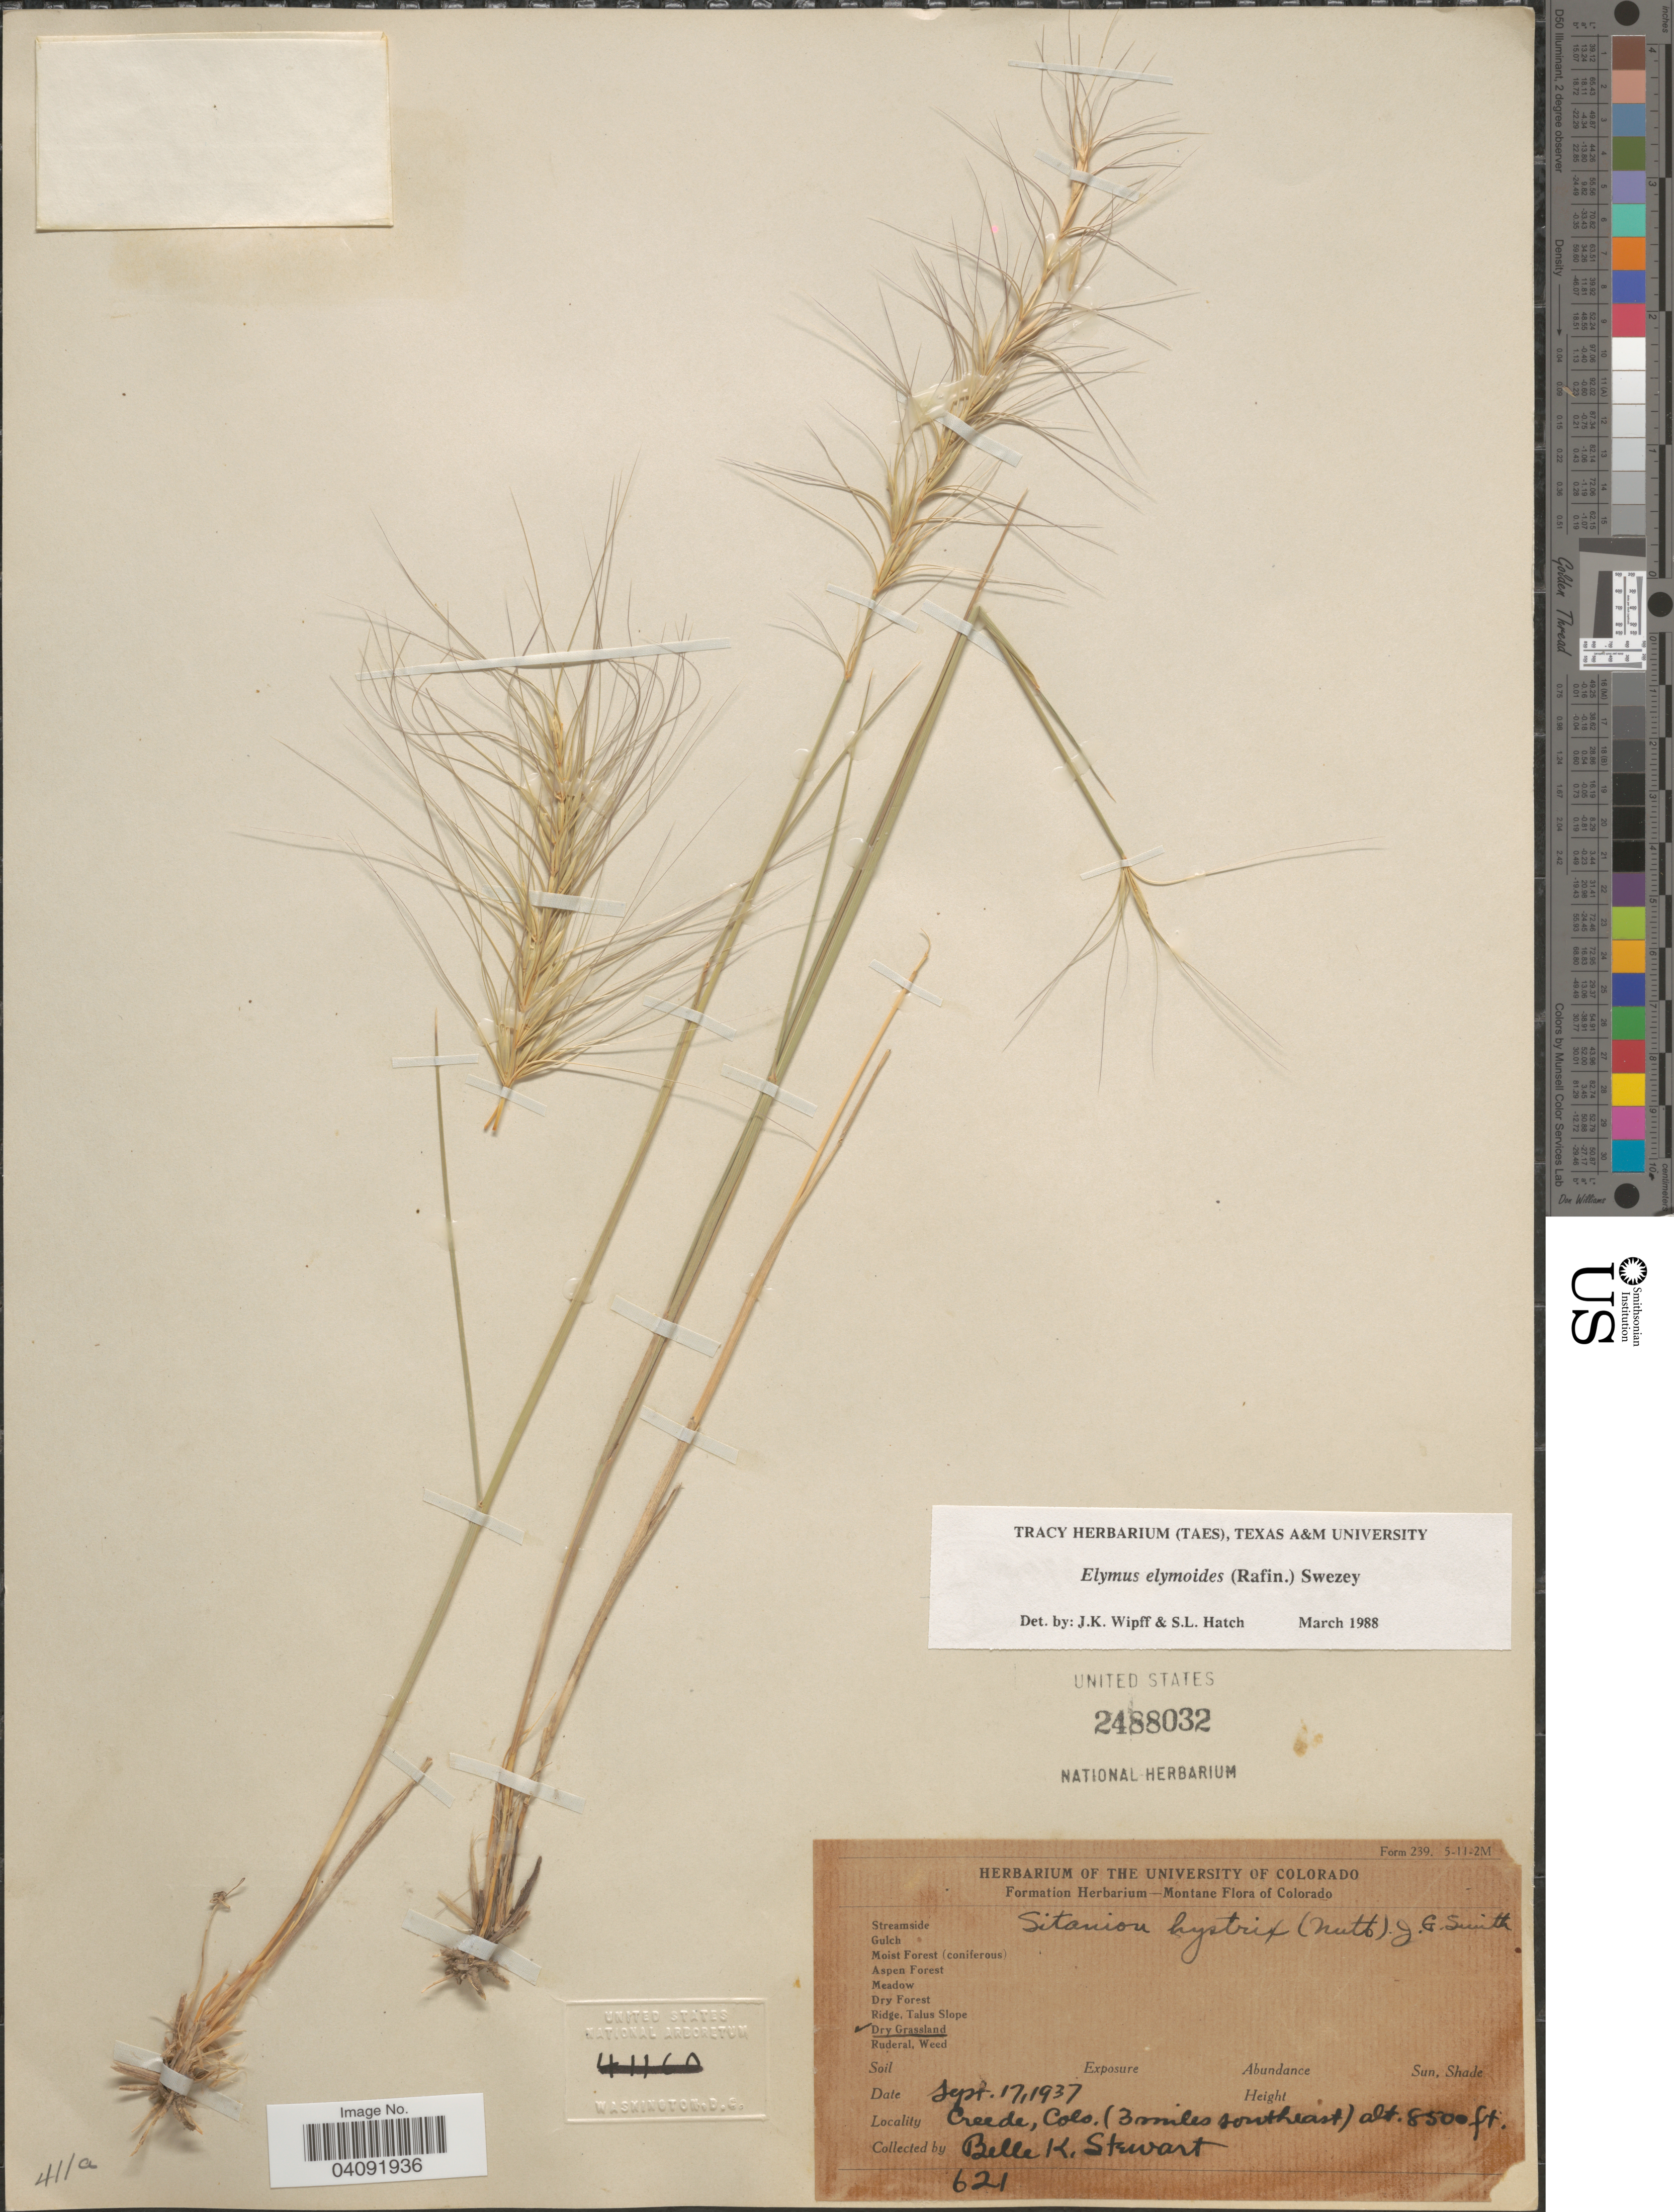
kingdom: Plantae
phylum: Tracheophyta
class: Liliopsida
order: Poales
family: Poaceae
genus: Elymus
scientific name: Elymus elymoides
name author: (Raf.) Swezey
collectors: B. Stewart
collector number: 621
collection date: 1937-09-17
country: United States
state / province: Colorado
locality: Creede, (30 miles southeast).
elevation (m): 2591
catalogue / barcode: US 2488032